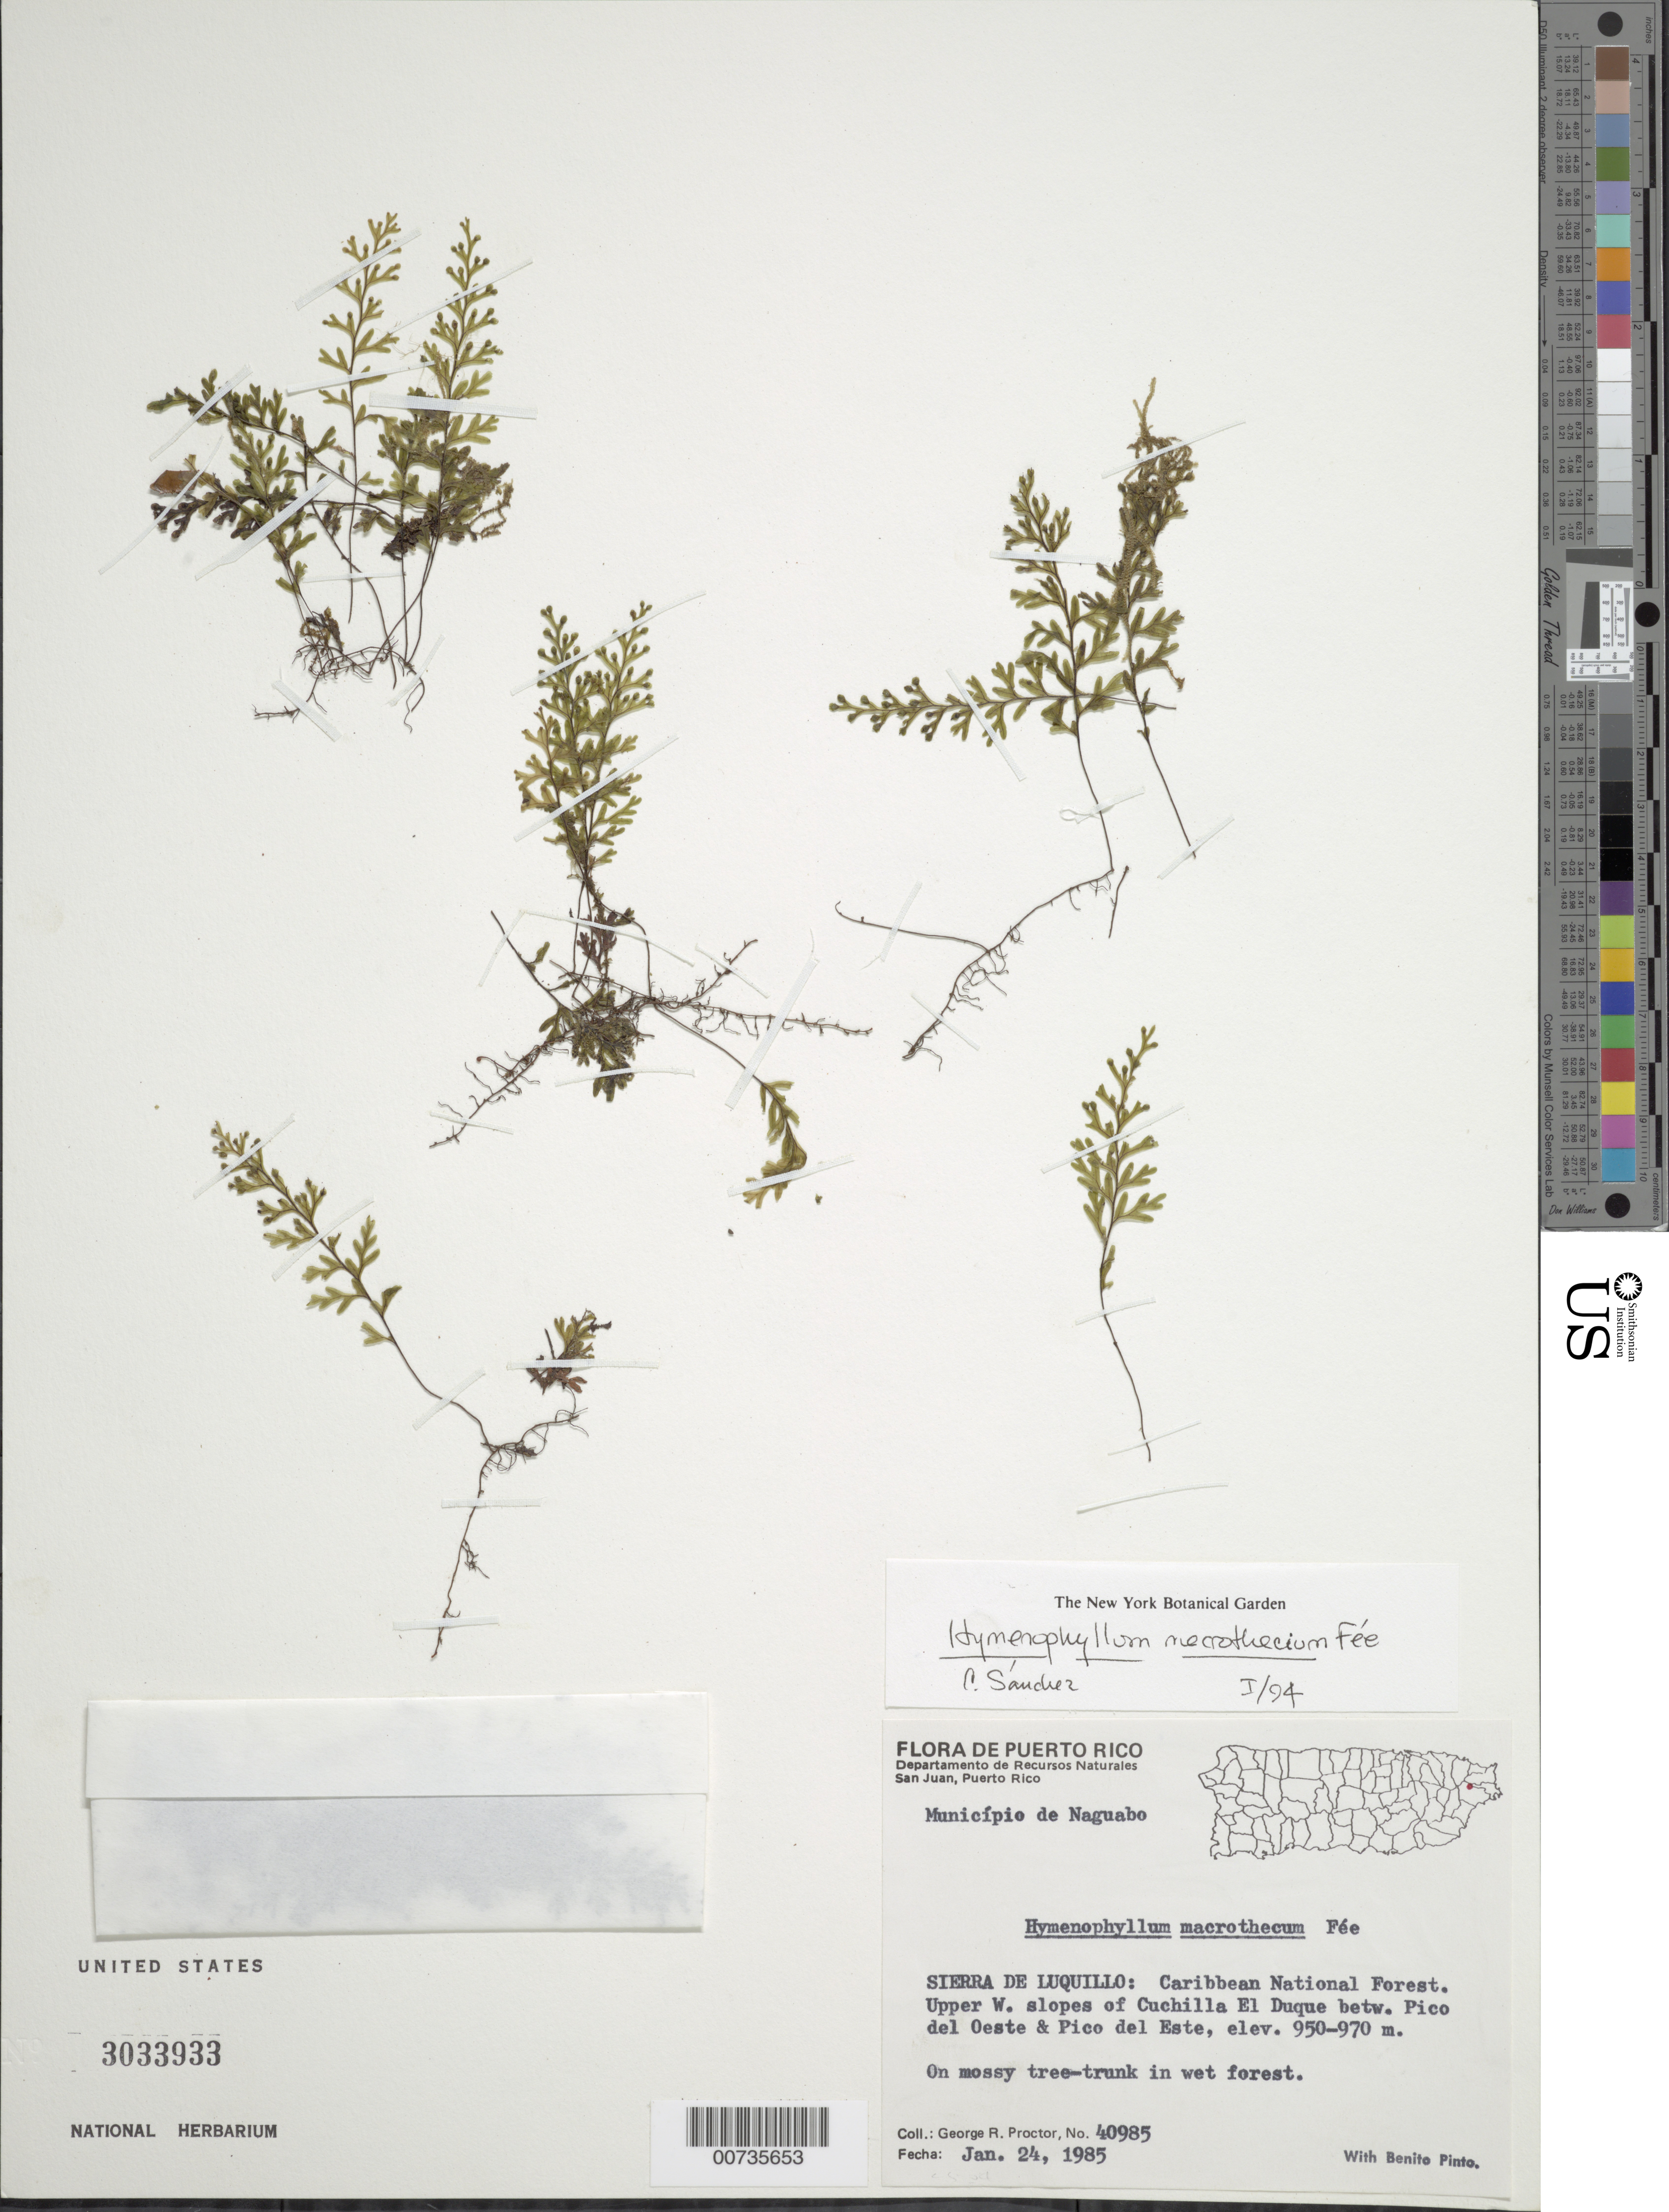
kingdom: Plantae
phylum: Tracheophyta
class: Polypodiopsida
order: Hymenophyllales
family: Hymenophyllaceae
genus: Hymenophyllum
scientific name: Hymenophyllum macrothecum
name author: Fée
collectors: G. R. Proctor & B. Pinto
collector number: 40985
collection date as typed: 24 Jan 1985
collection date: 1985-01-24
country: Puerto Rico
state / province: Naguabo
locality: Mun. Naguabo, Sierra de Luquillo: Carib. Natl. Forest, upper W slopes of Cuchilla El Duque between Pico del Oeste & Pico del Este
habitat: On mossy tree-trunk in wet forest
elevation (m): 950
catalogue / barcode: US 3033933